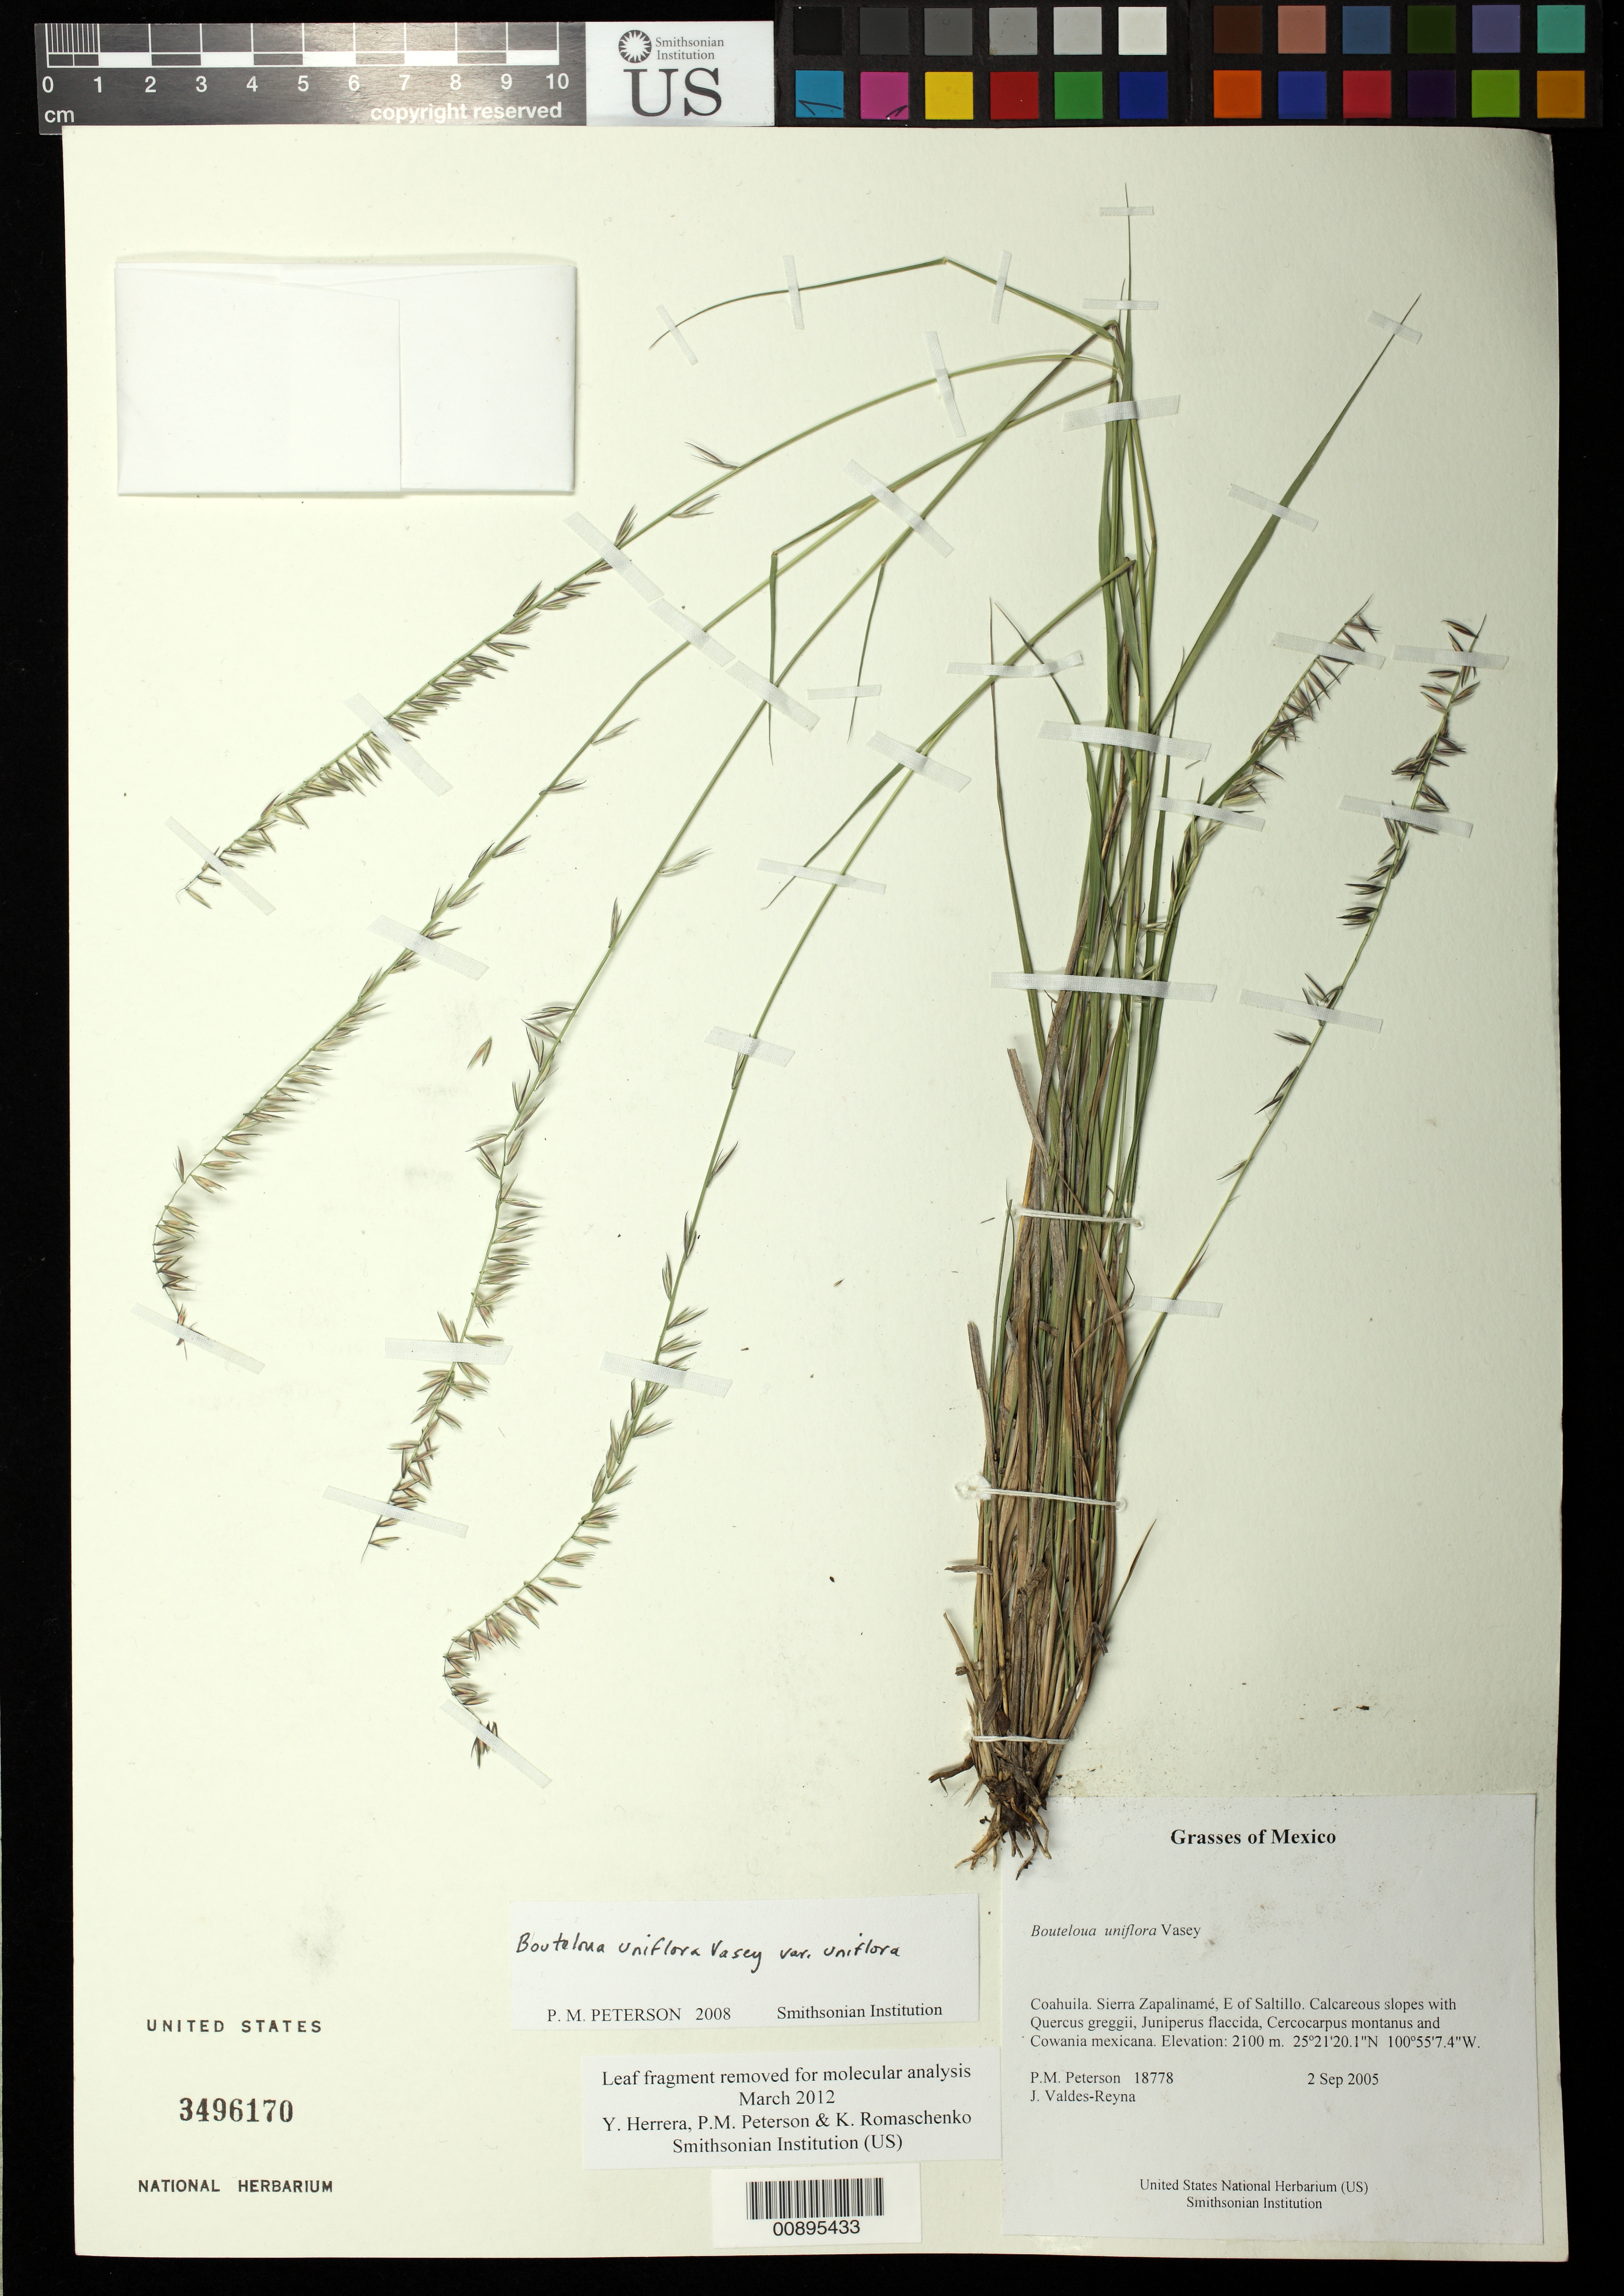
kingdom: Plantae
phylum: Tracheophyta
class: Liliopsida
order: Poales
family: Poaceae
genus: Bouteloua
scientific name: Bouteloua uniflora var. uniflora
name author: Vasey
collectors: P. M. Peterson & J. Valdés-Reyna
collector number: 18778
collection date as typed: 02 Sep 2005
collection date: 2005-09-02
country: Mexico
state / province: Coahuila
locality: Sierra Zapalinamé, E of Saltillo. Calcareous slopes with Quercus greggii, Juniperus flaccida, Cercocarpus montanus and Cowania mexicana.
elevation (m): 2100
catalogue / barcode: US 3496170